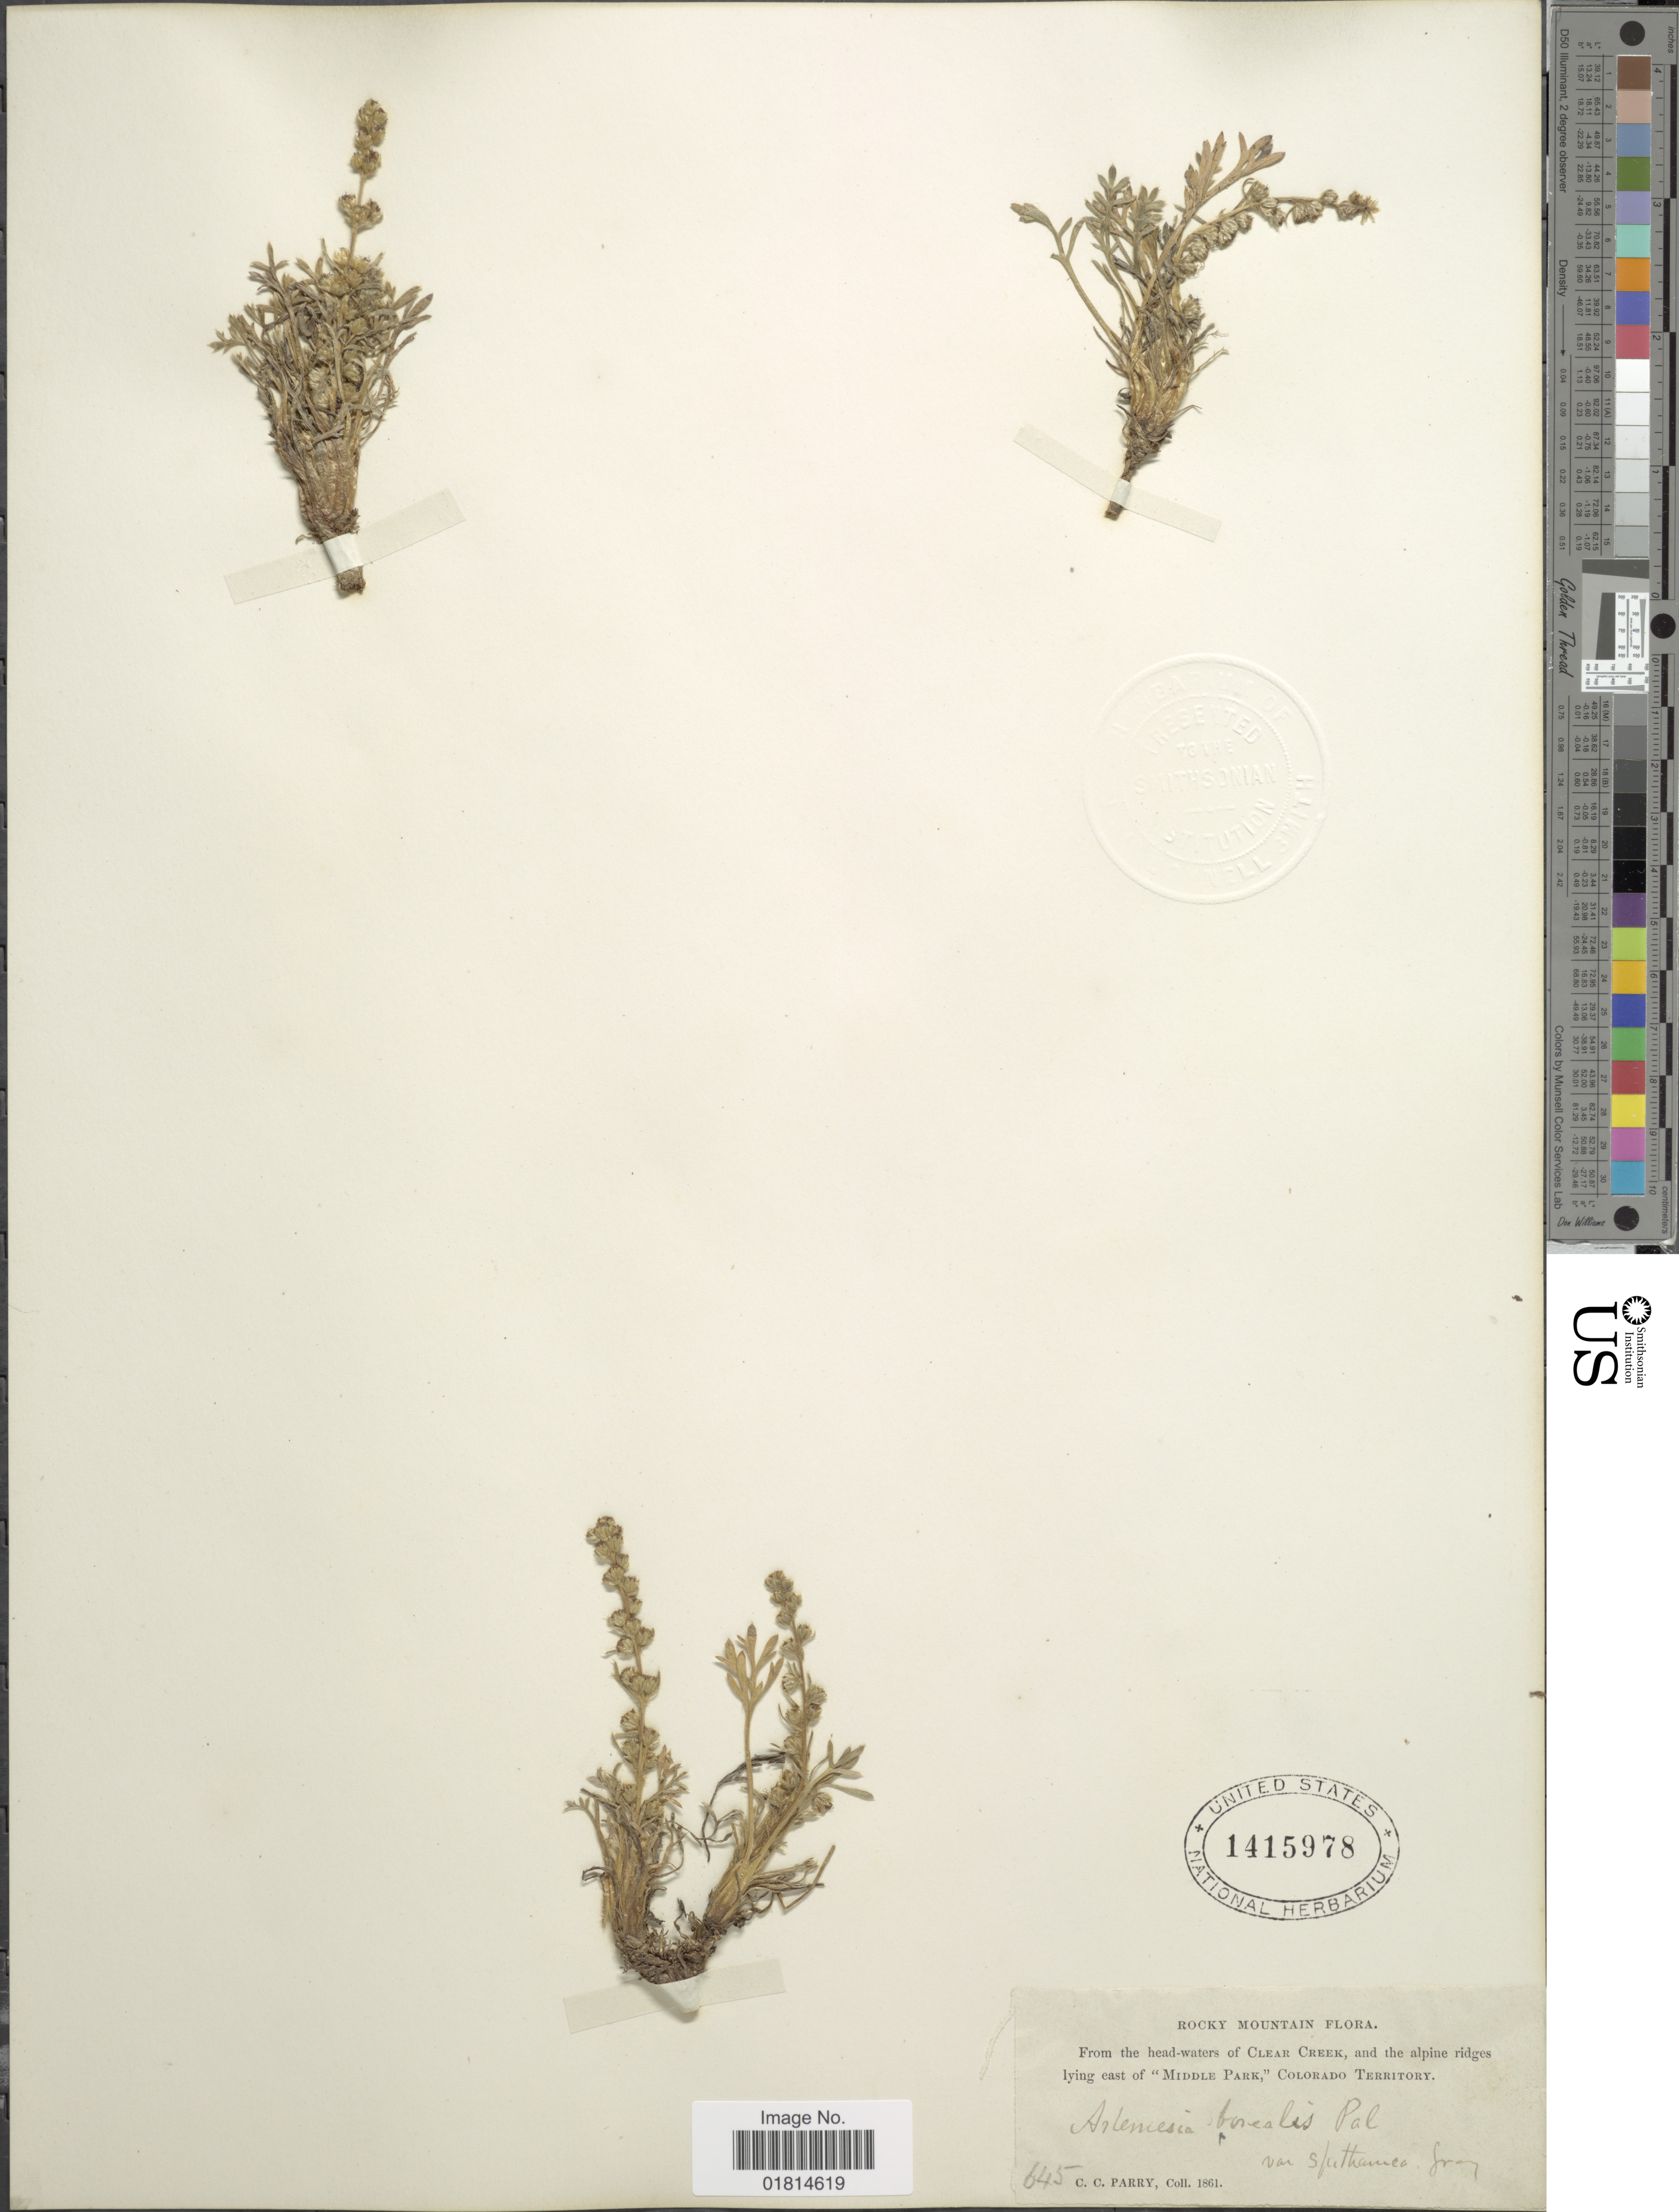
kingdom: Plantae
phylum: Tracheophyta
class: Magnoliopsida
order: Asterales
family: Asteraceae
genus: Artemisia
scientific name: Artemisia borealis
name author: Pall.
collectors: C. C. Parry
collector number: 645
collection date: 1861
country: United States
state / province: Colorado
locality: Rocky Mountain. From the head-waters of Clear Creek, and the alpine ridges lying east of "Middle Park", Colorado Territory.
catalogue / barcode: US 1415978